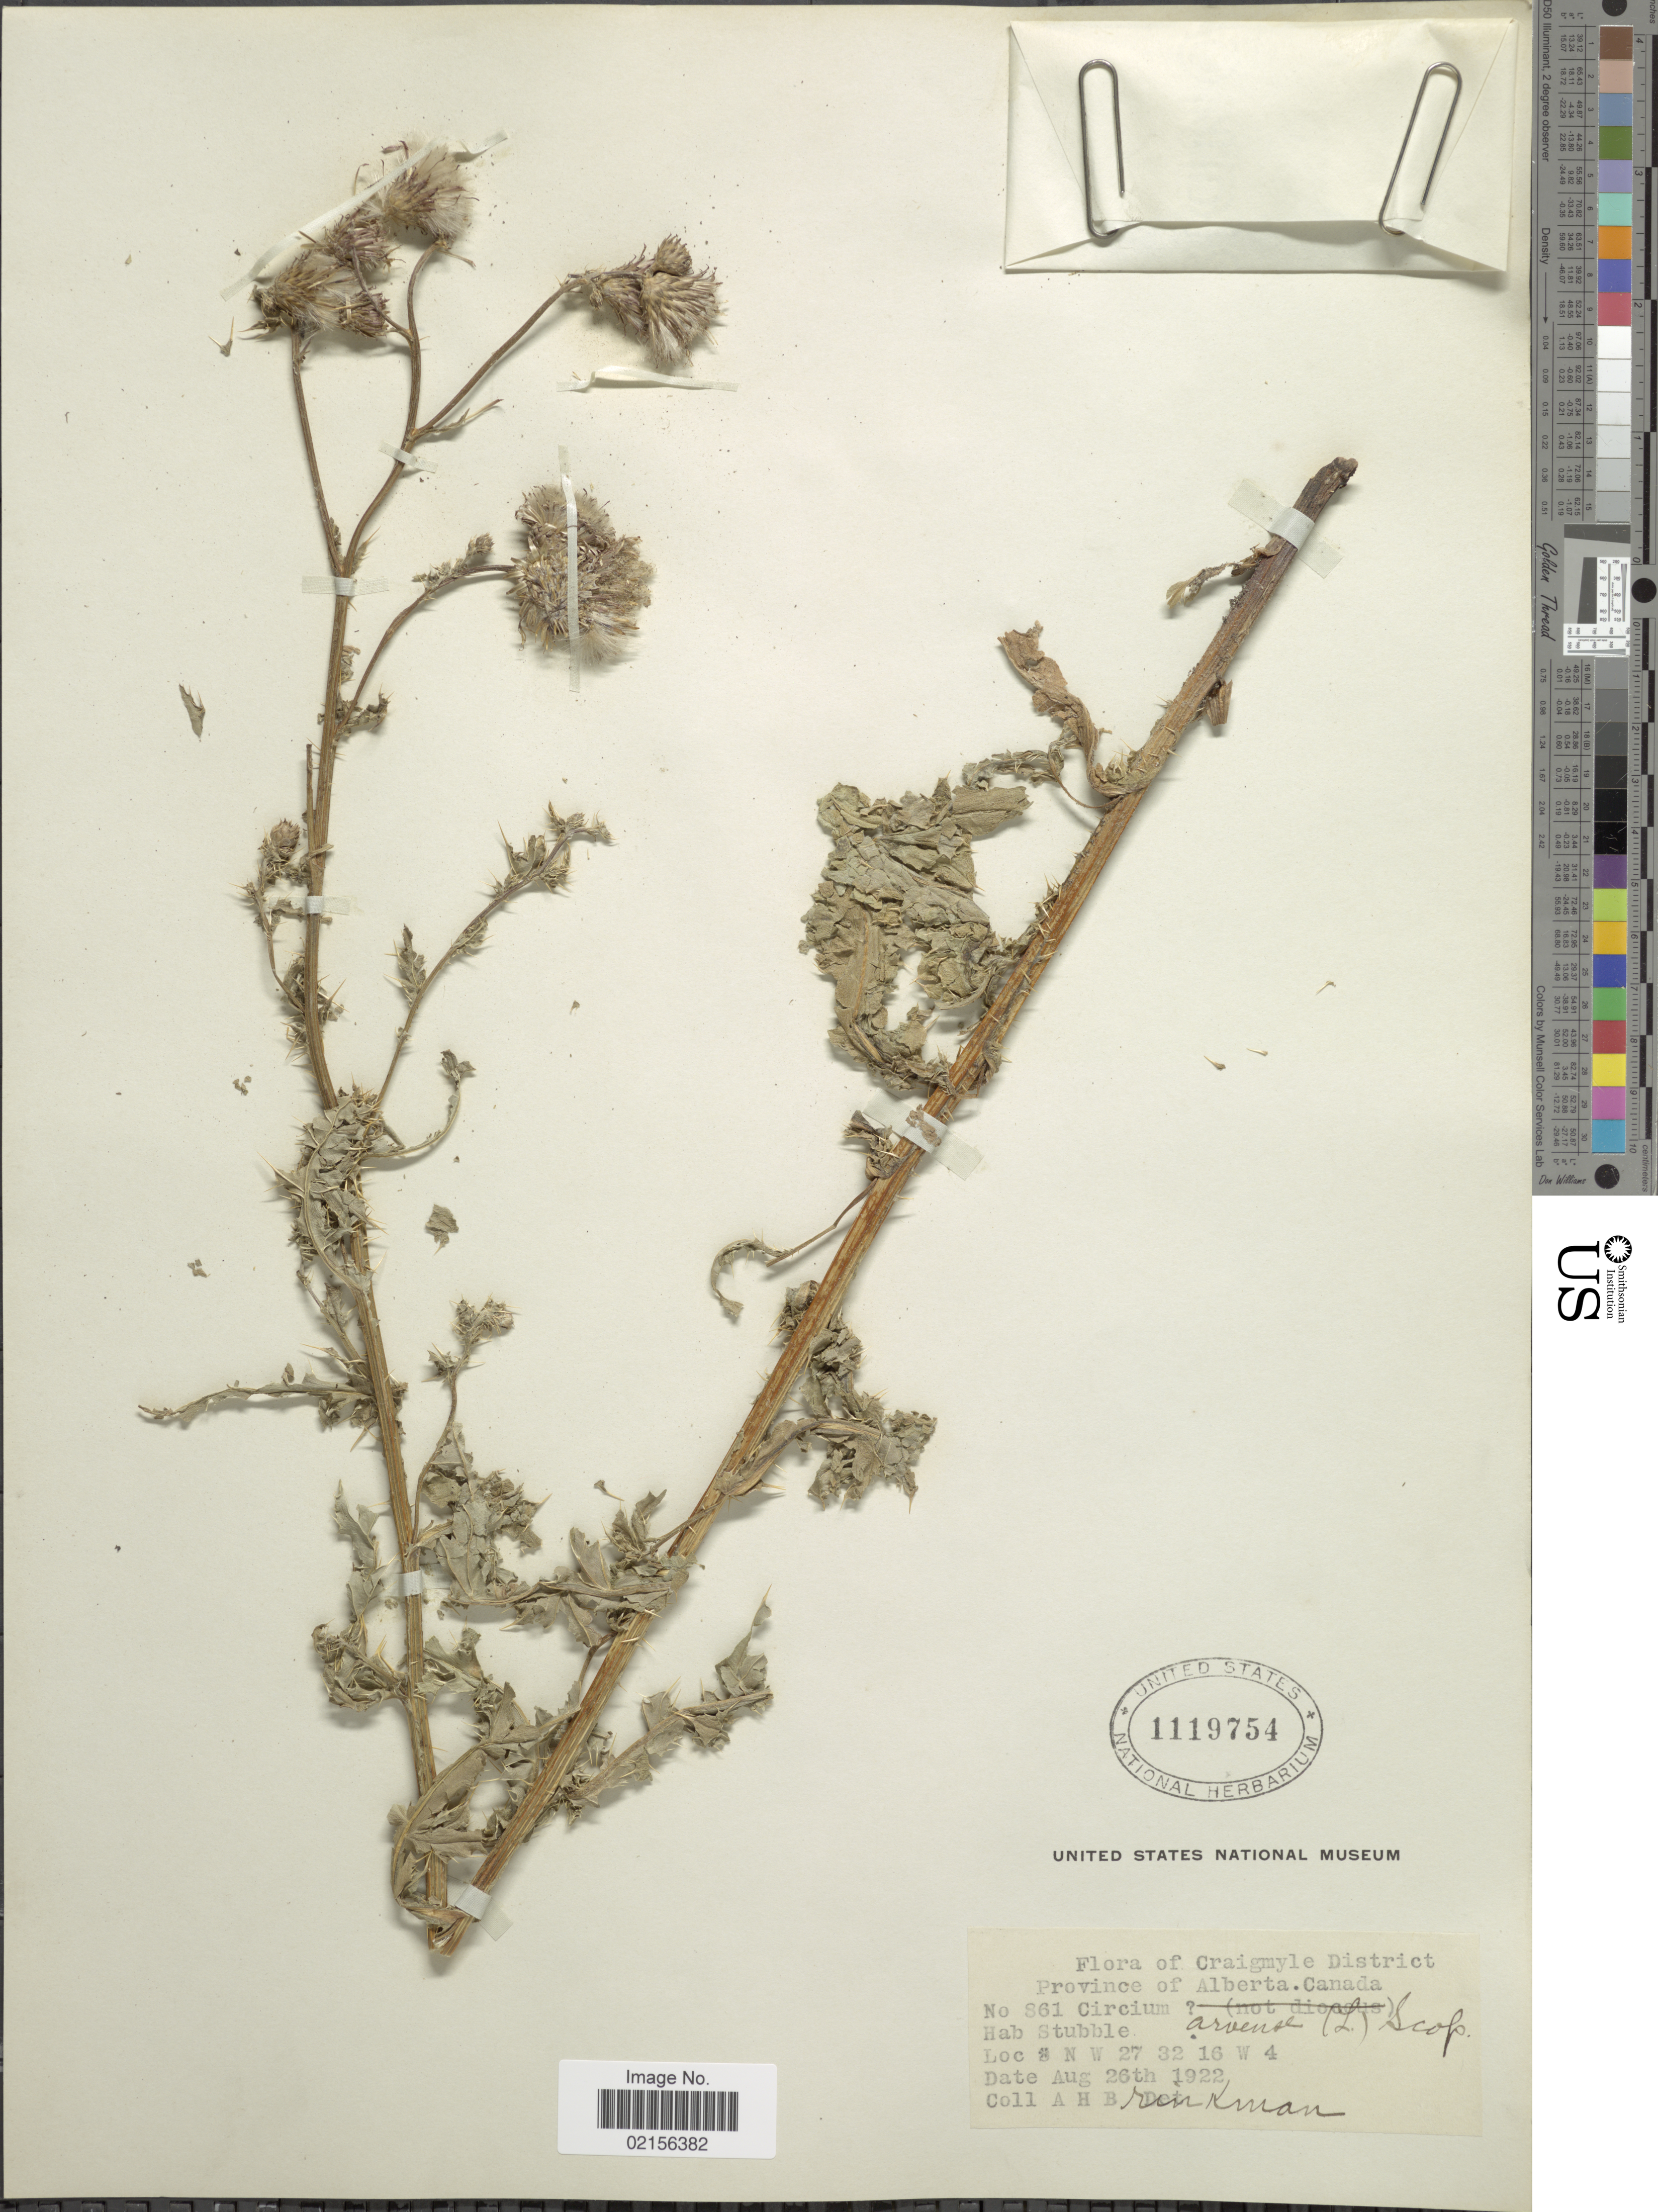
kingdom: Plantae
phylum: Tracheophyta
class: Magnoliopsida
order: Asterales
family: Asteraceae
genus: Cirsium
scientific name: Cirsium arvense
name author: (L.) Scop.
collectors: A. Brinkman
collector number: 861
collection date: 1922-08-26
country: Canada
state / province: Alberta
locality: Craigmyle District, Stubble N W 27 32 16 W 14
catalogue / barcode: US 1119754